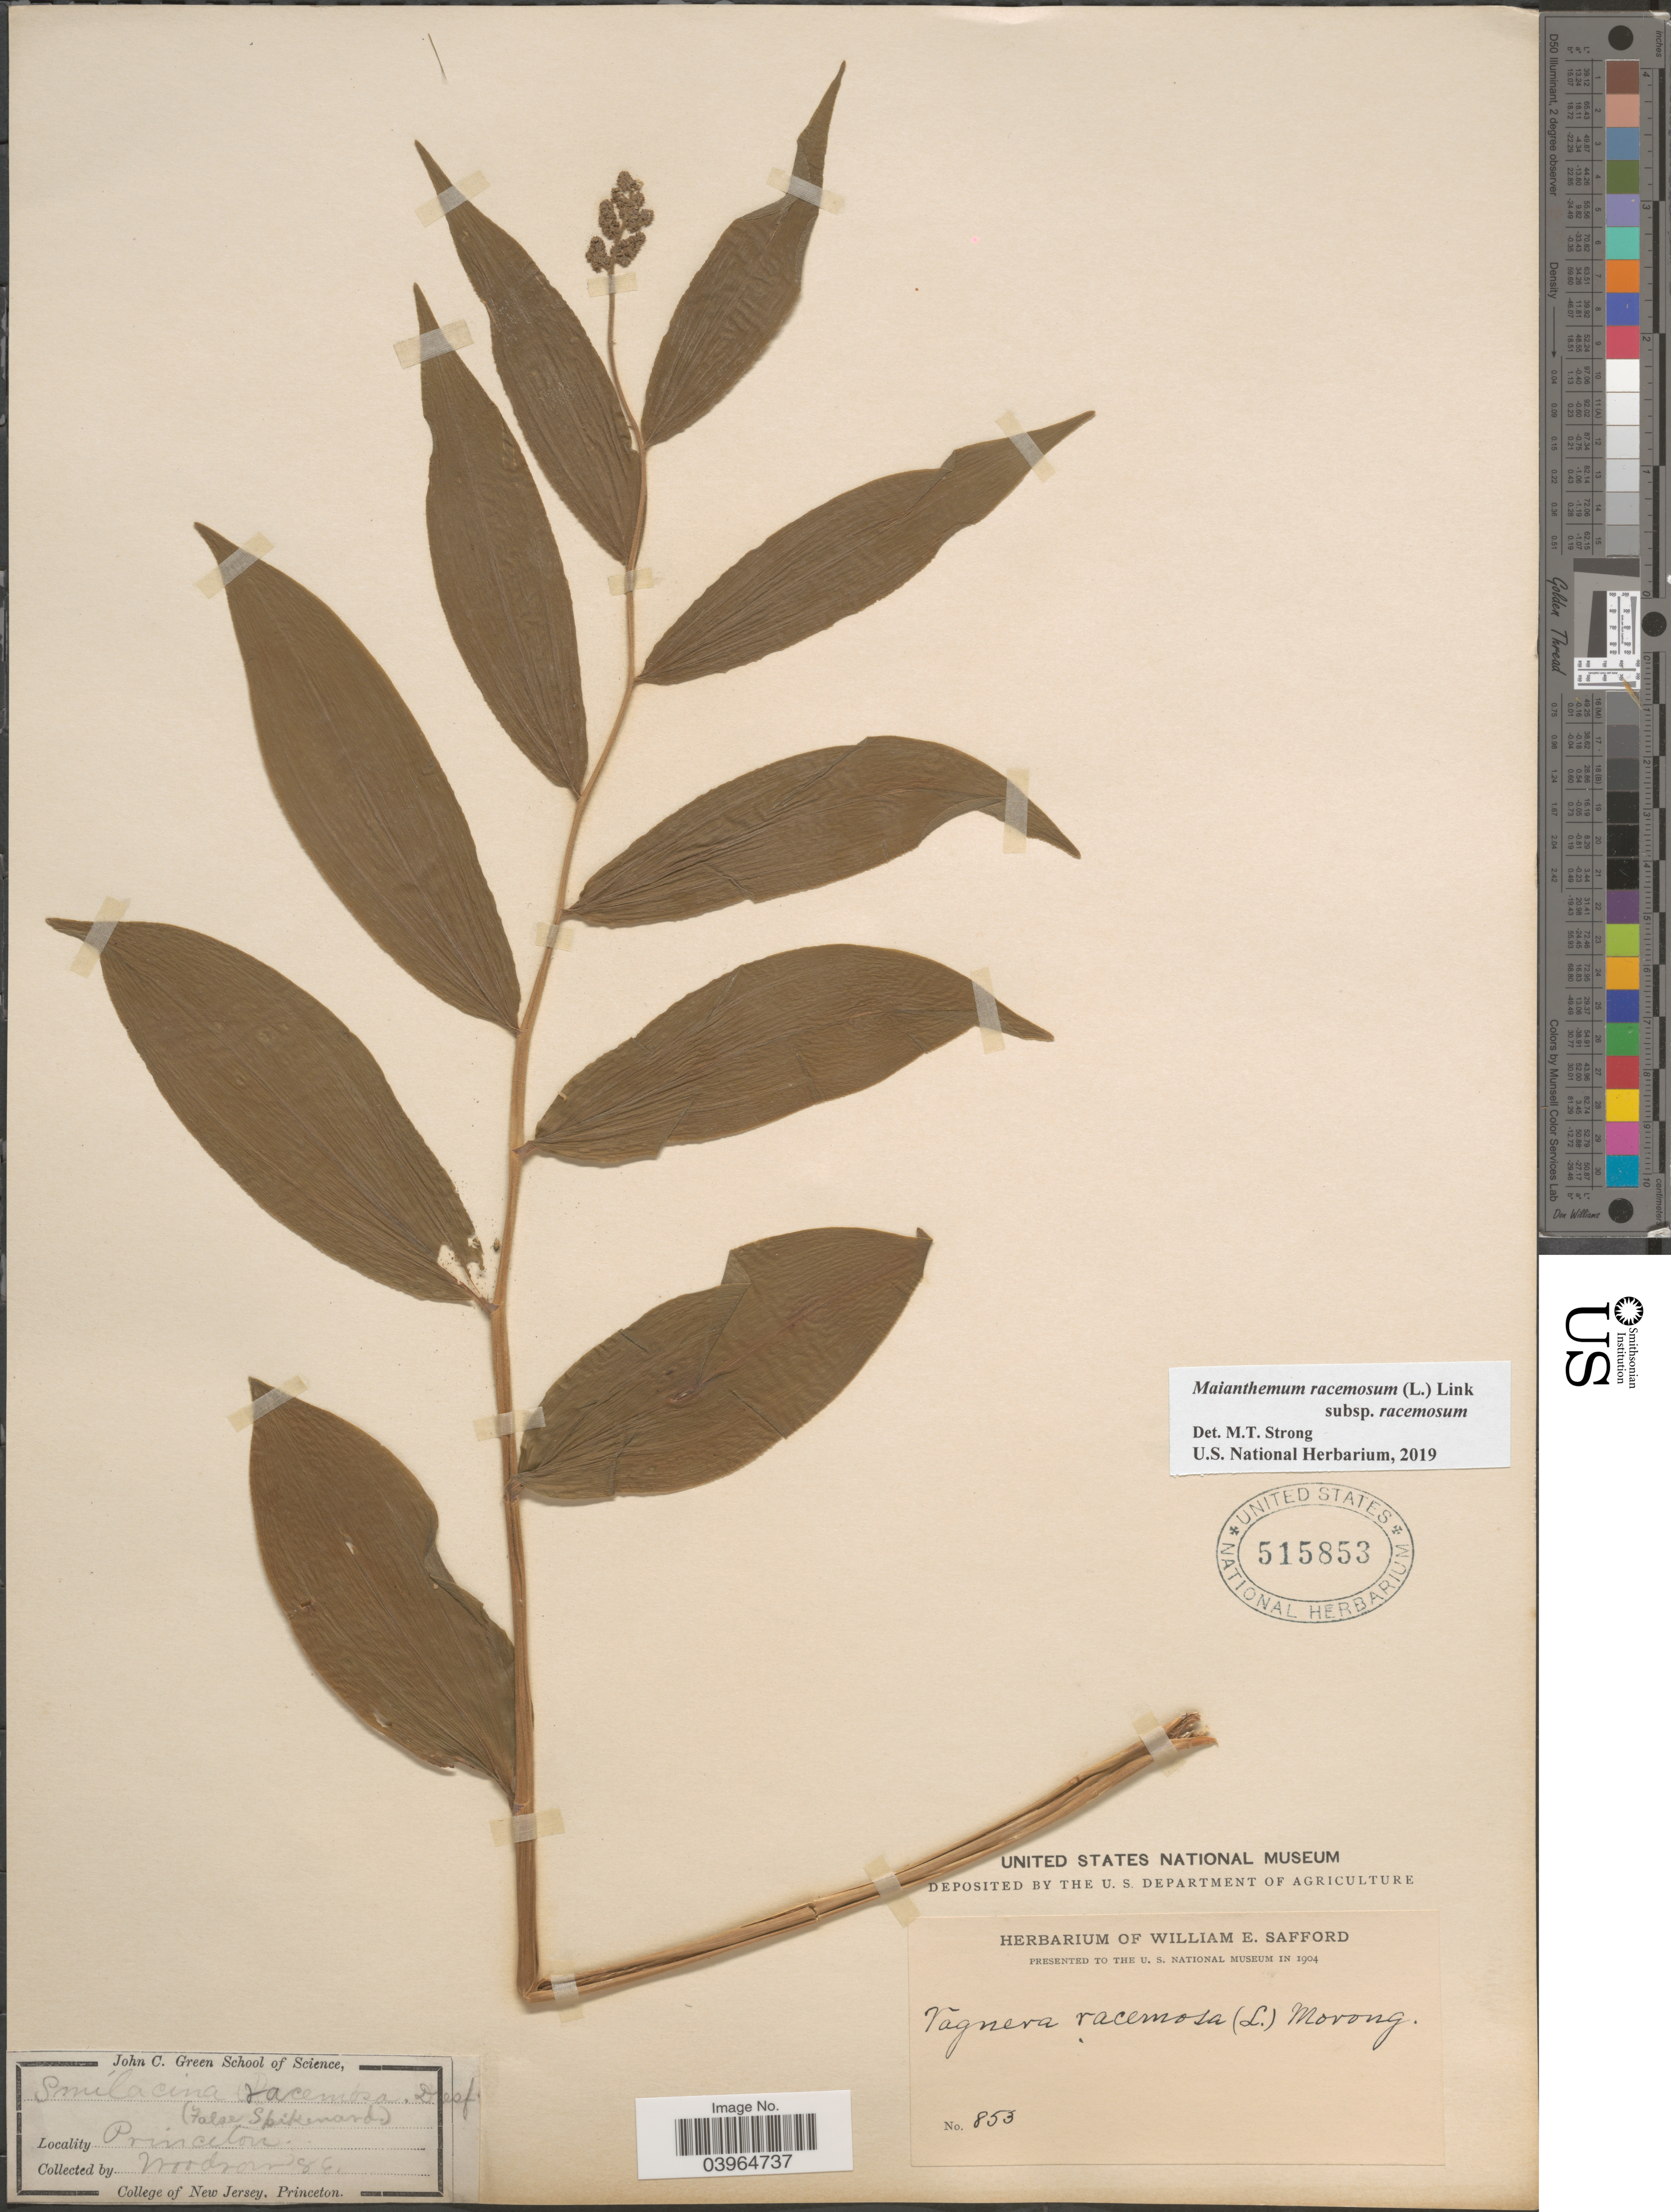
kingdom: Plantae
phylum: Tracheophyta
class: Liliopsida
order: Asparagales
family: Asparagaceae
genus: Maianthemum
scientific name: Maianthemum racemosum subsp. racemosum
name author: (L.) Link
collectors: -- Woodson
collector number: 853/86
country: United States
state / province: New Jersey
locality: Princeton.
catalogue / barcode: US 515853